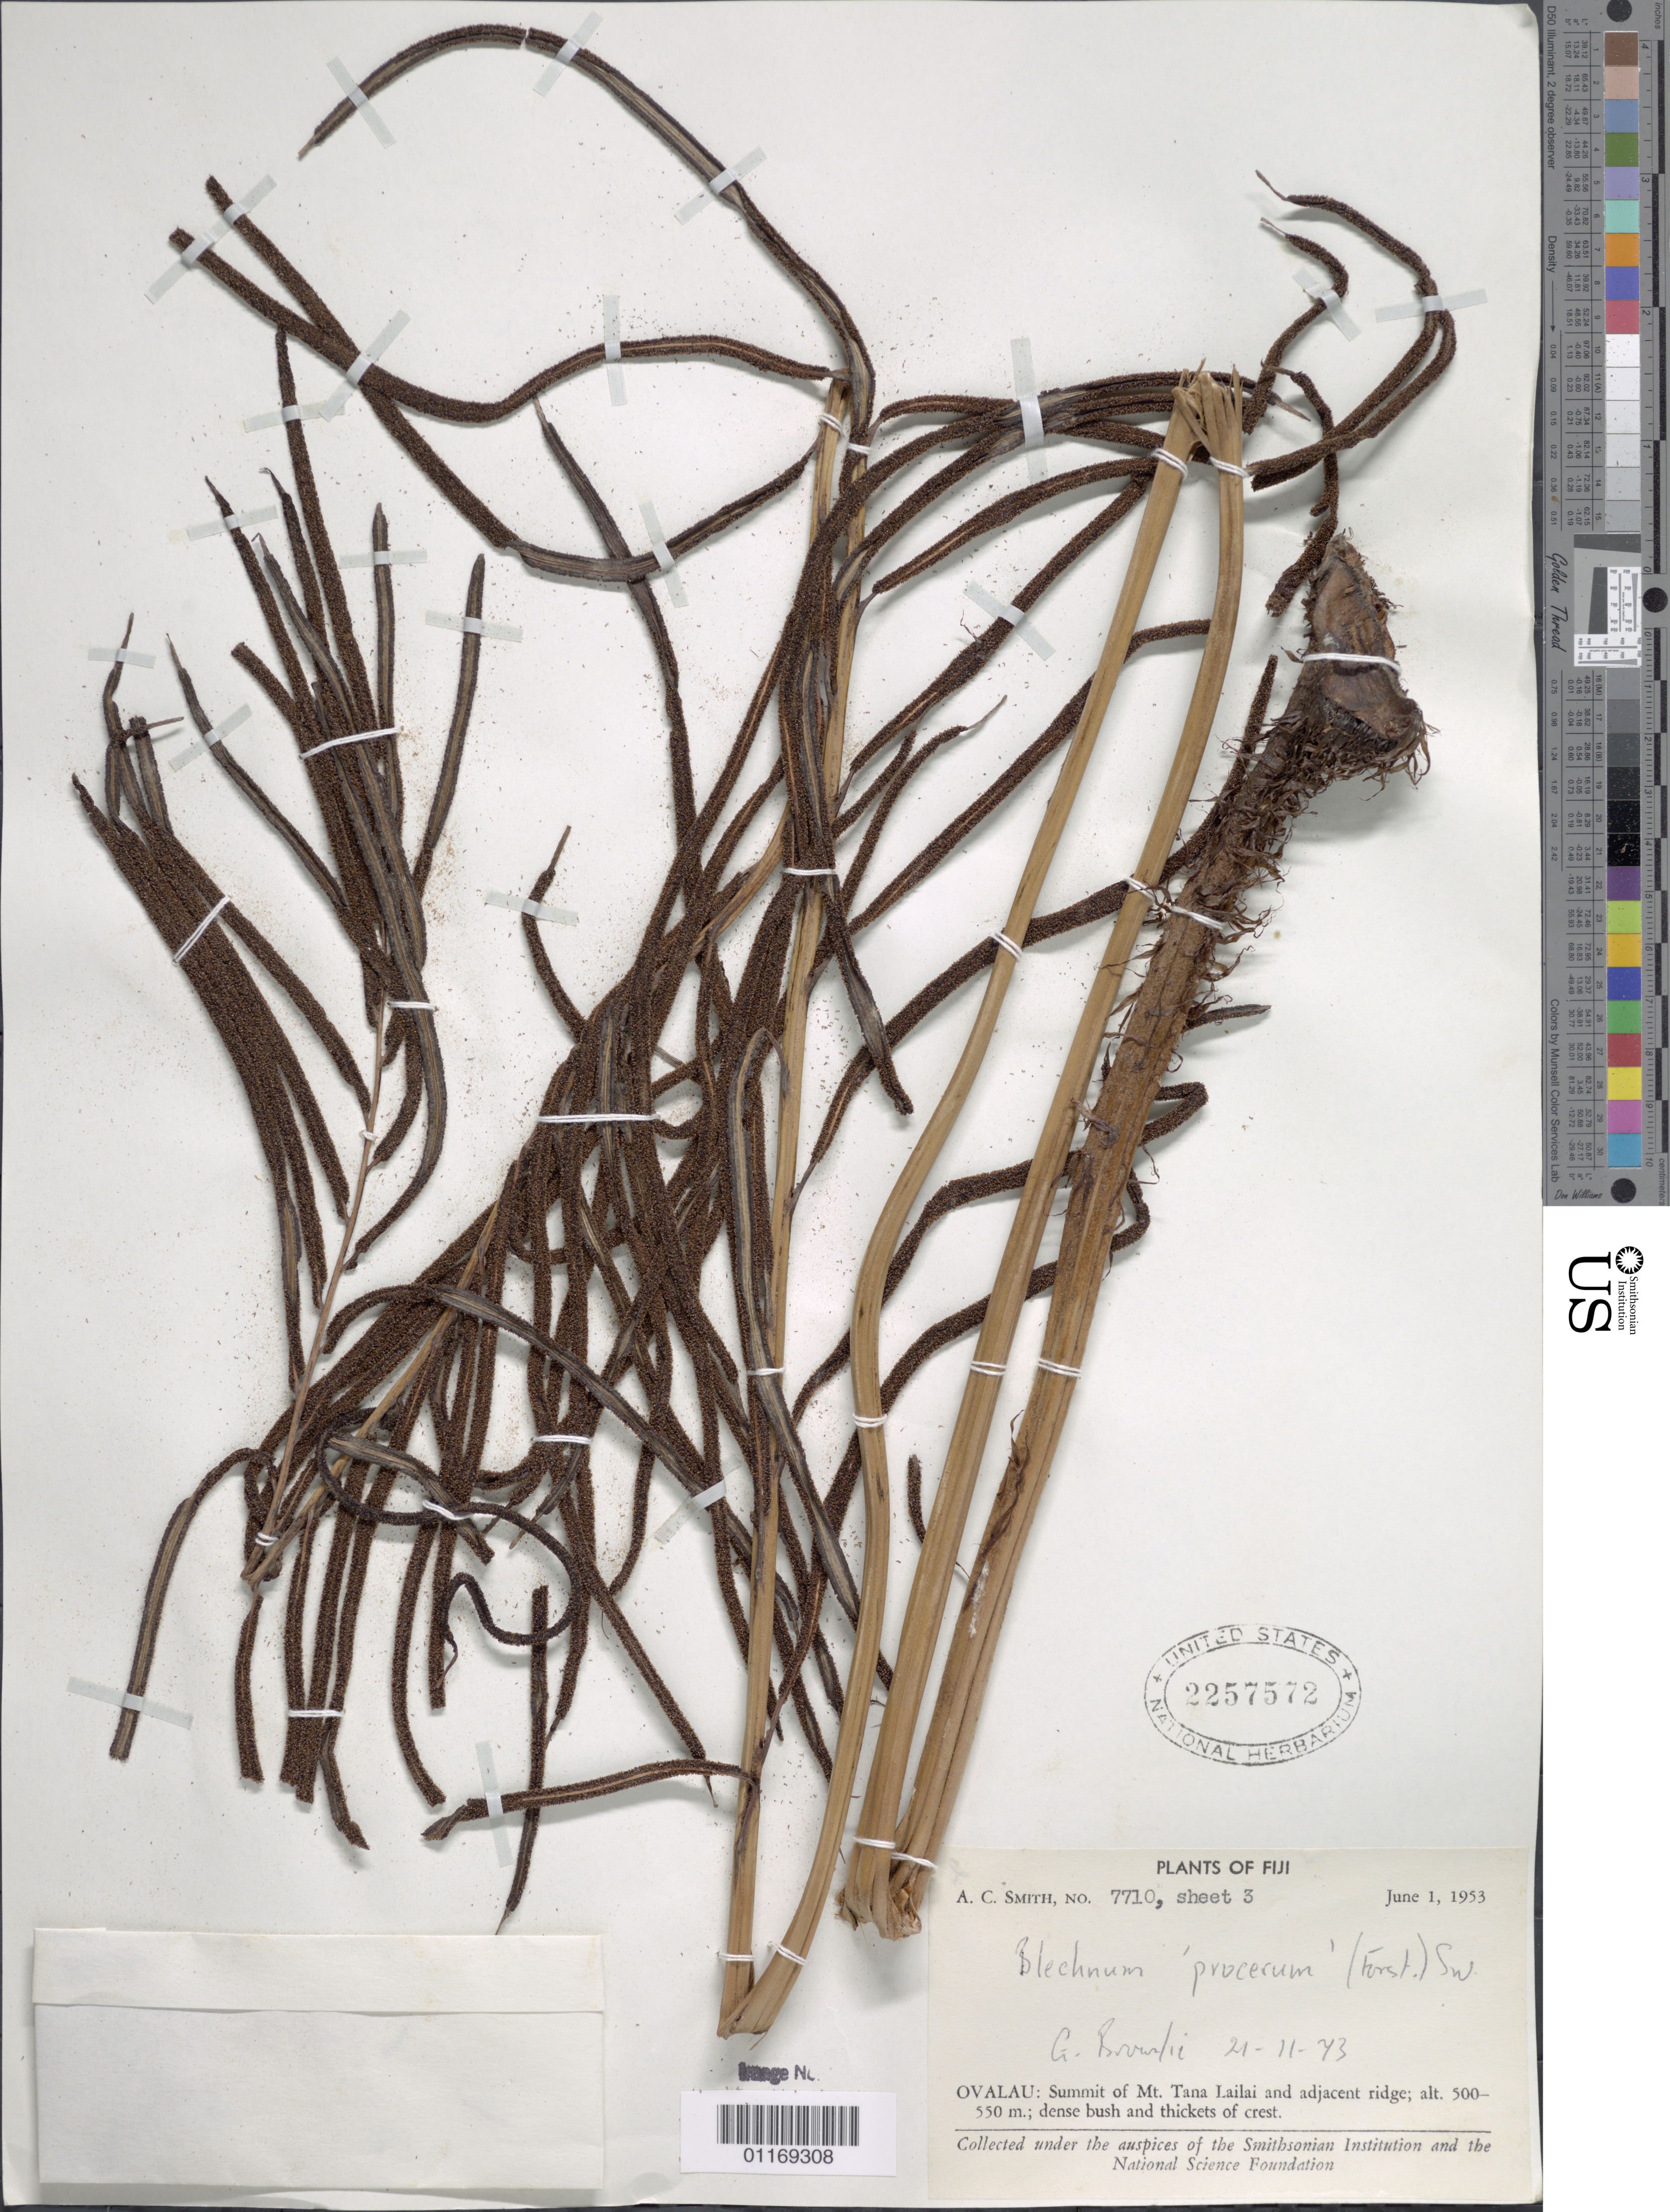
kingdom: Plantae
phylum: Tracheophyta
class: Polypodiopsida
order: Polypodiales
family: Blechnaceae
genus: Blechnum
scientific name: Blechnum procerum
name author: (F. Först.) Sw.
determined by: Brownlie, G.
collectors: A. C. Smith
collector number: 7710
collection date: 1953-06-01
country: Fiji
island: Ovalau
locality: Summit of Mt. Tana Lailai and adjacent ridge, Ovalau, Fiji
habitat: Dense bush and thickets of crest.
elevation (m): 500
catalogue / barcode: US 2257572